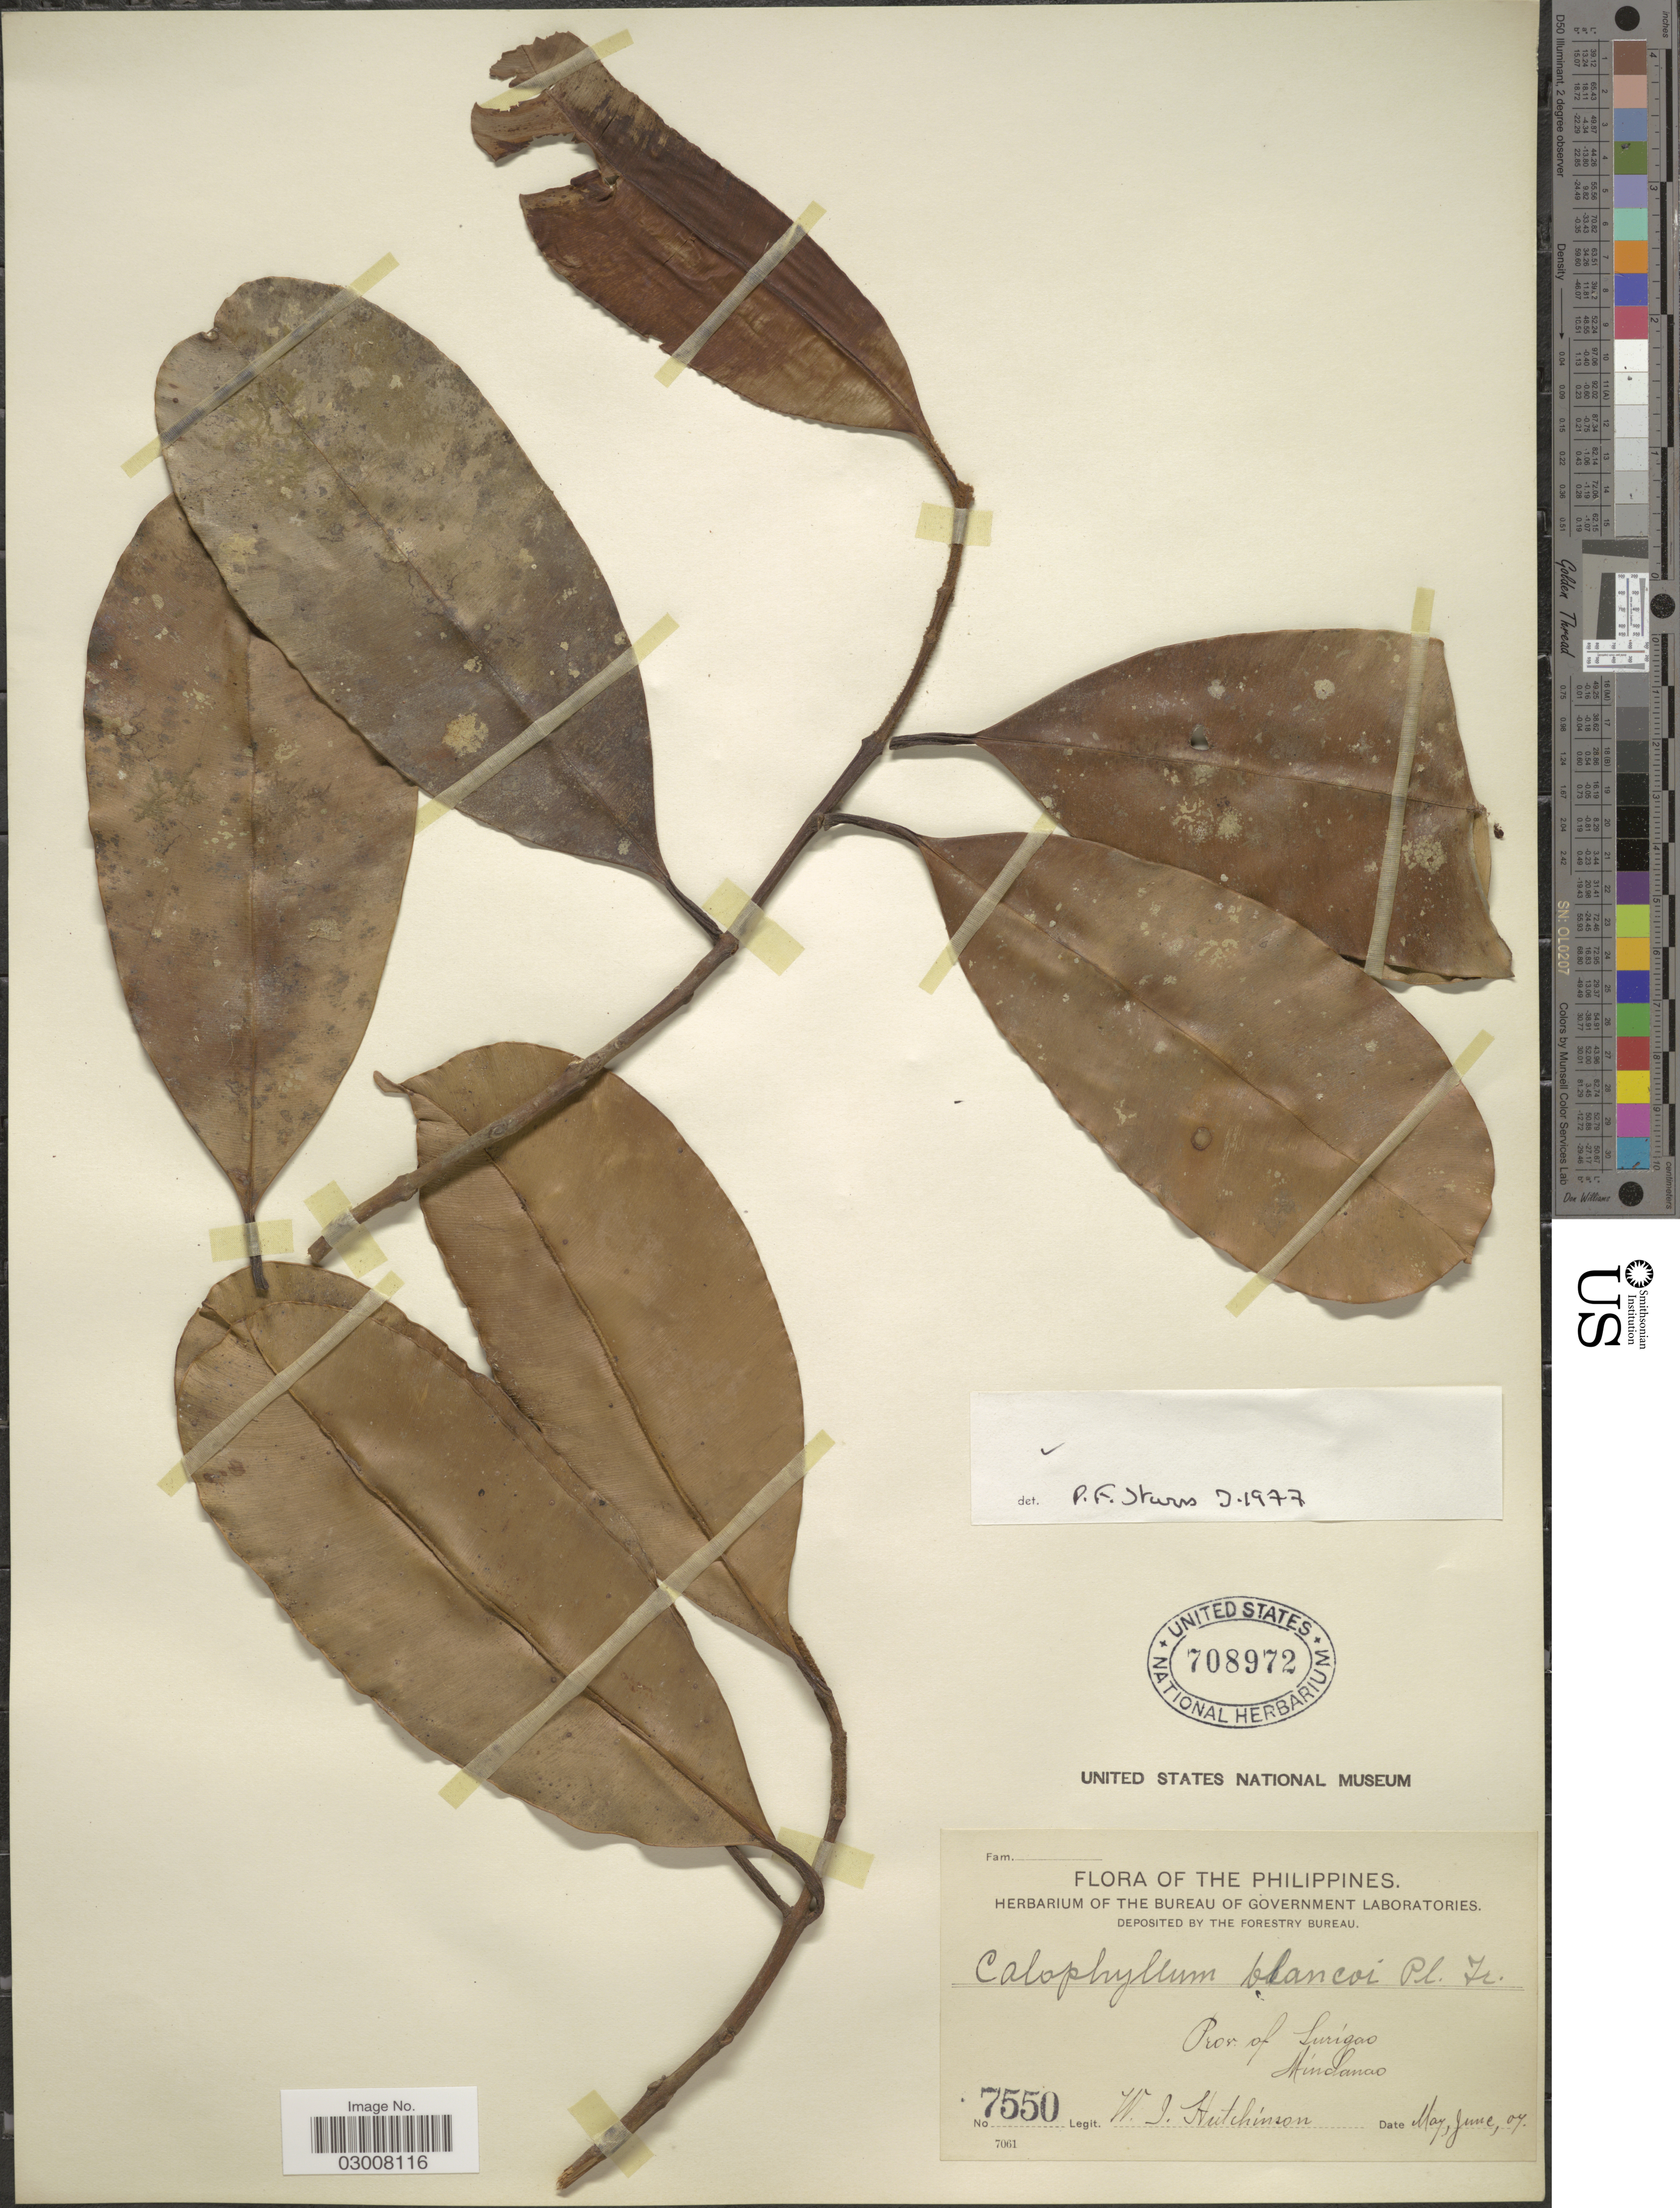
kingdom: Plantae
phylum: Tracheophyta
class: Magnoliopsida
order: Malpighiales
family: Calophyllaceae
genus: Calophyllum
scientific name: Calophyllum blancoi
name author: Planch. & Triana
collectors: W. I. Hutchinson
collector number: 7550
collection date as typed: Transcribed d/m/y: /5/7 to /6/7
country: Philippines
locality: Prov. of Surigao, Mindanao.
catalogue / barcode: US 708972